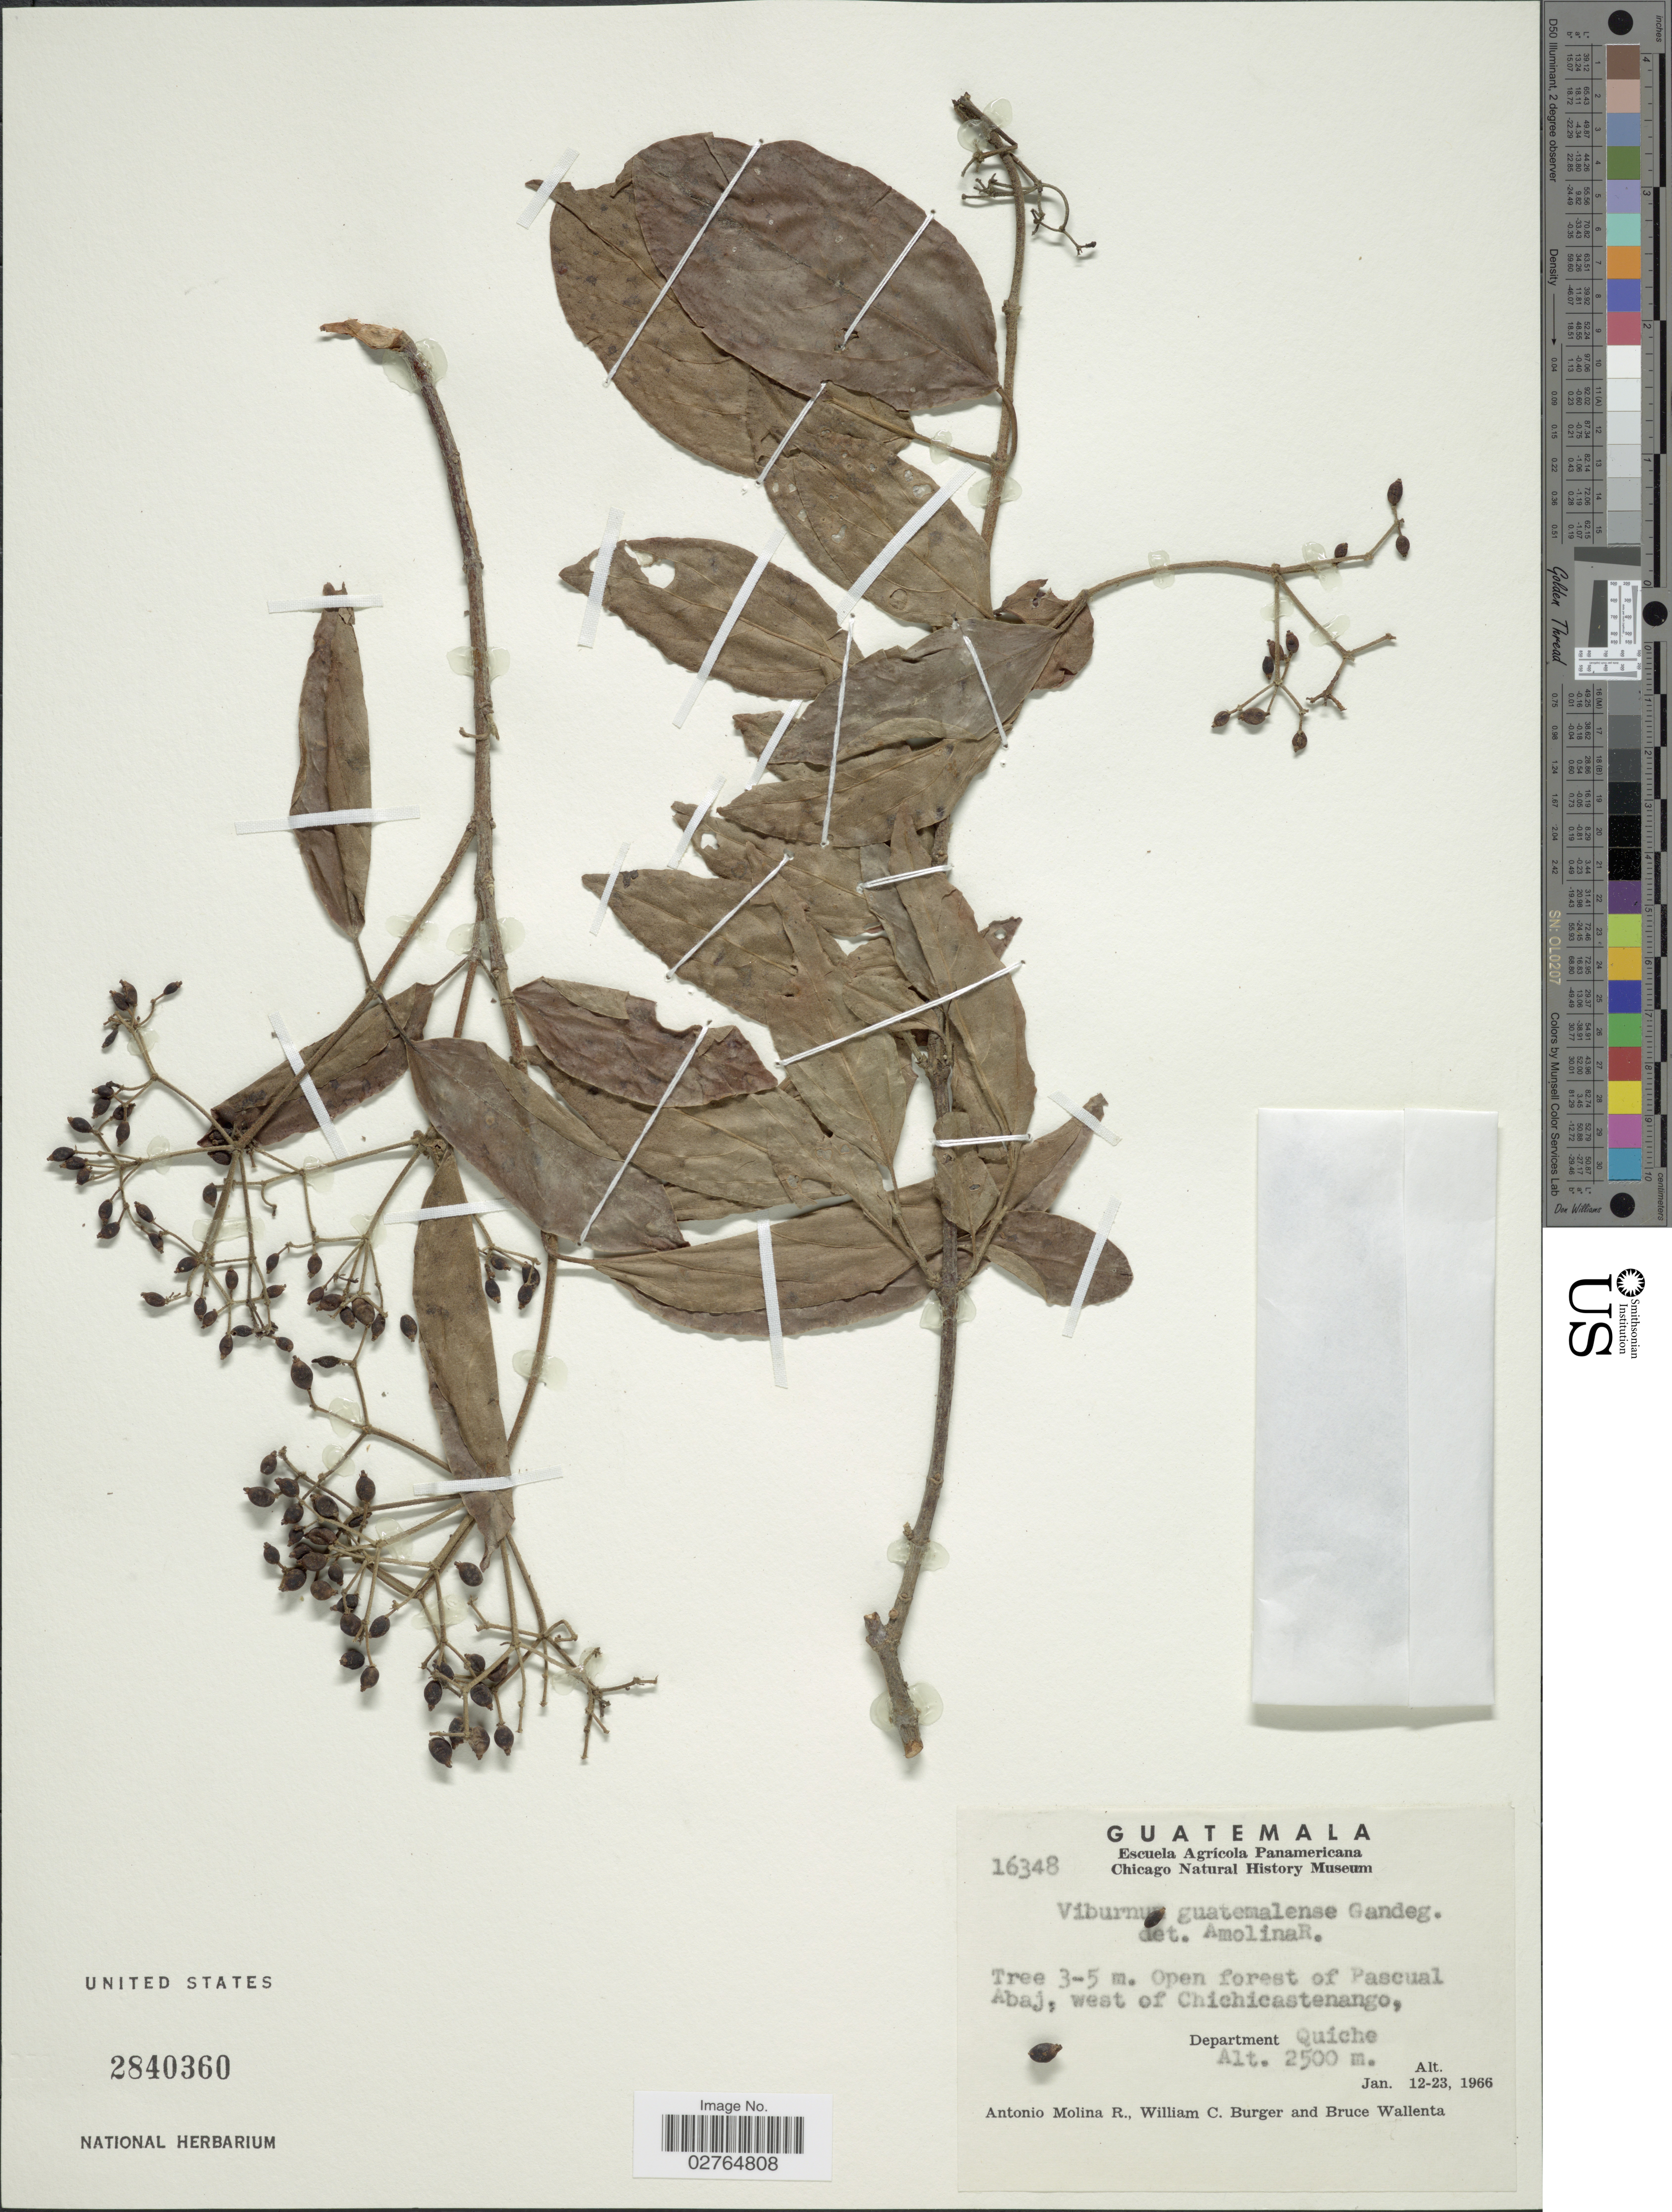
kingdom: Plantae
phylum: Tracheophyta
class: Magnoliopsida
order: Dipsacales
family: Viburnaceae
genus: Viburnum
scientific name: Viburnum guatemalense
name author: Gand.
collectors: A. Molina R., W. Burger & B. Wallenta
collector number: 16348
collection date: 1966-01-12/1966-01-23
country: Guatemala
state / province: El Quiché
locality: Open forest of Pascual Abaj, west of Chichicastenango. Department Quíche.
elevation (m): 2500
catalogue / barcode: US 2840360